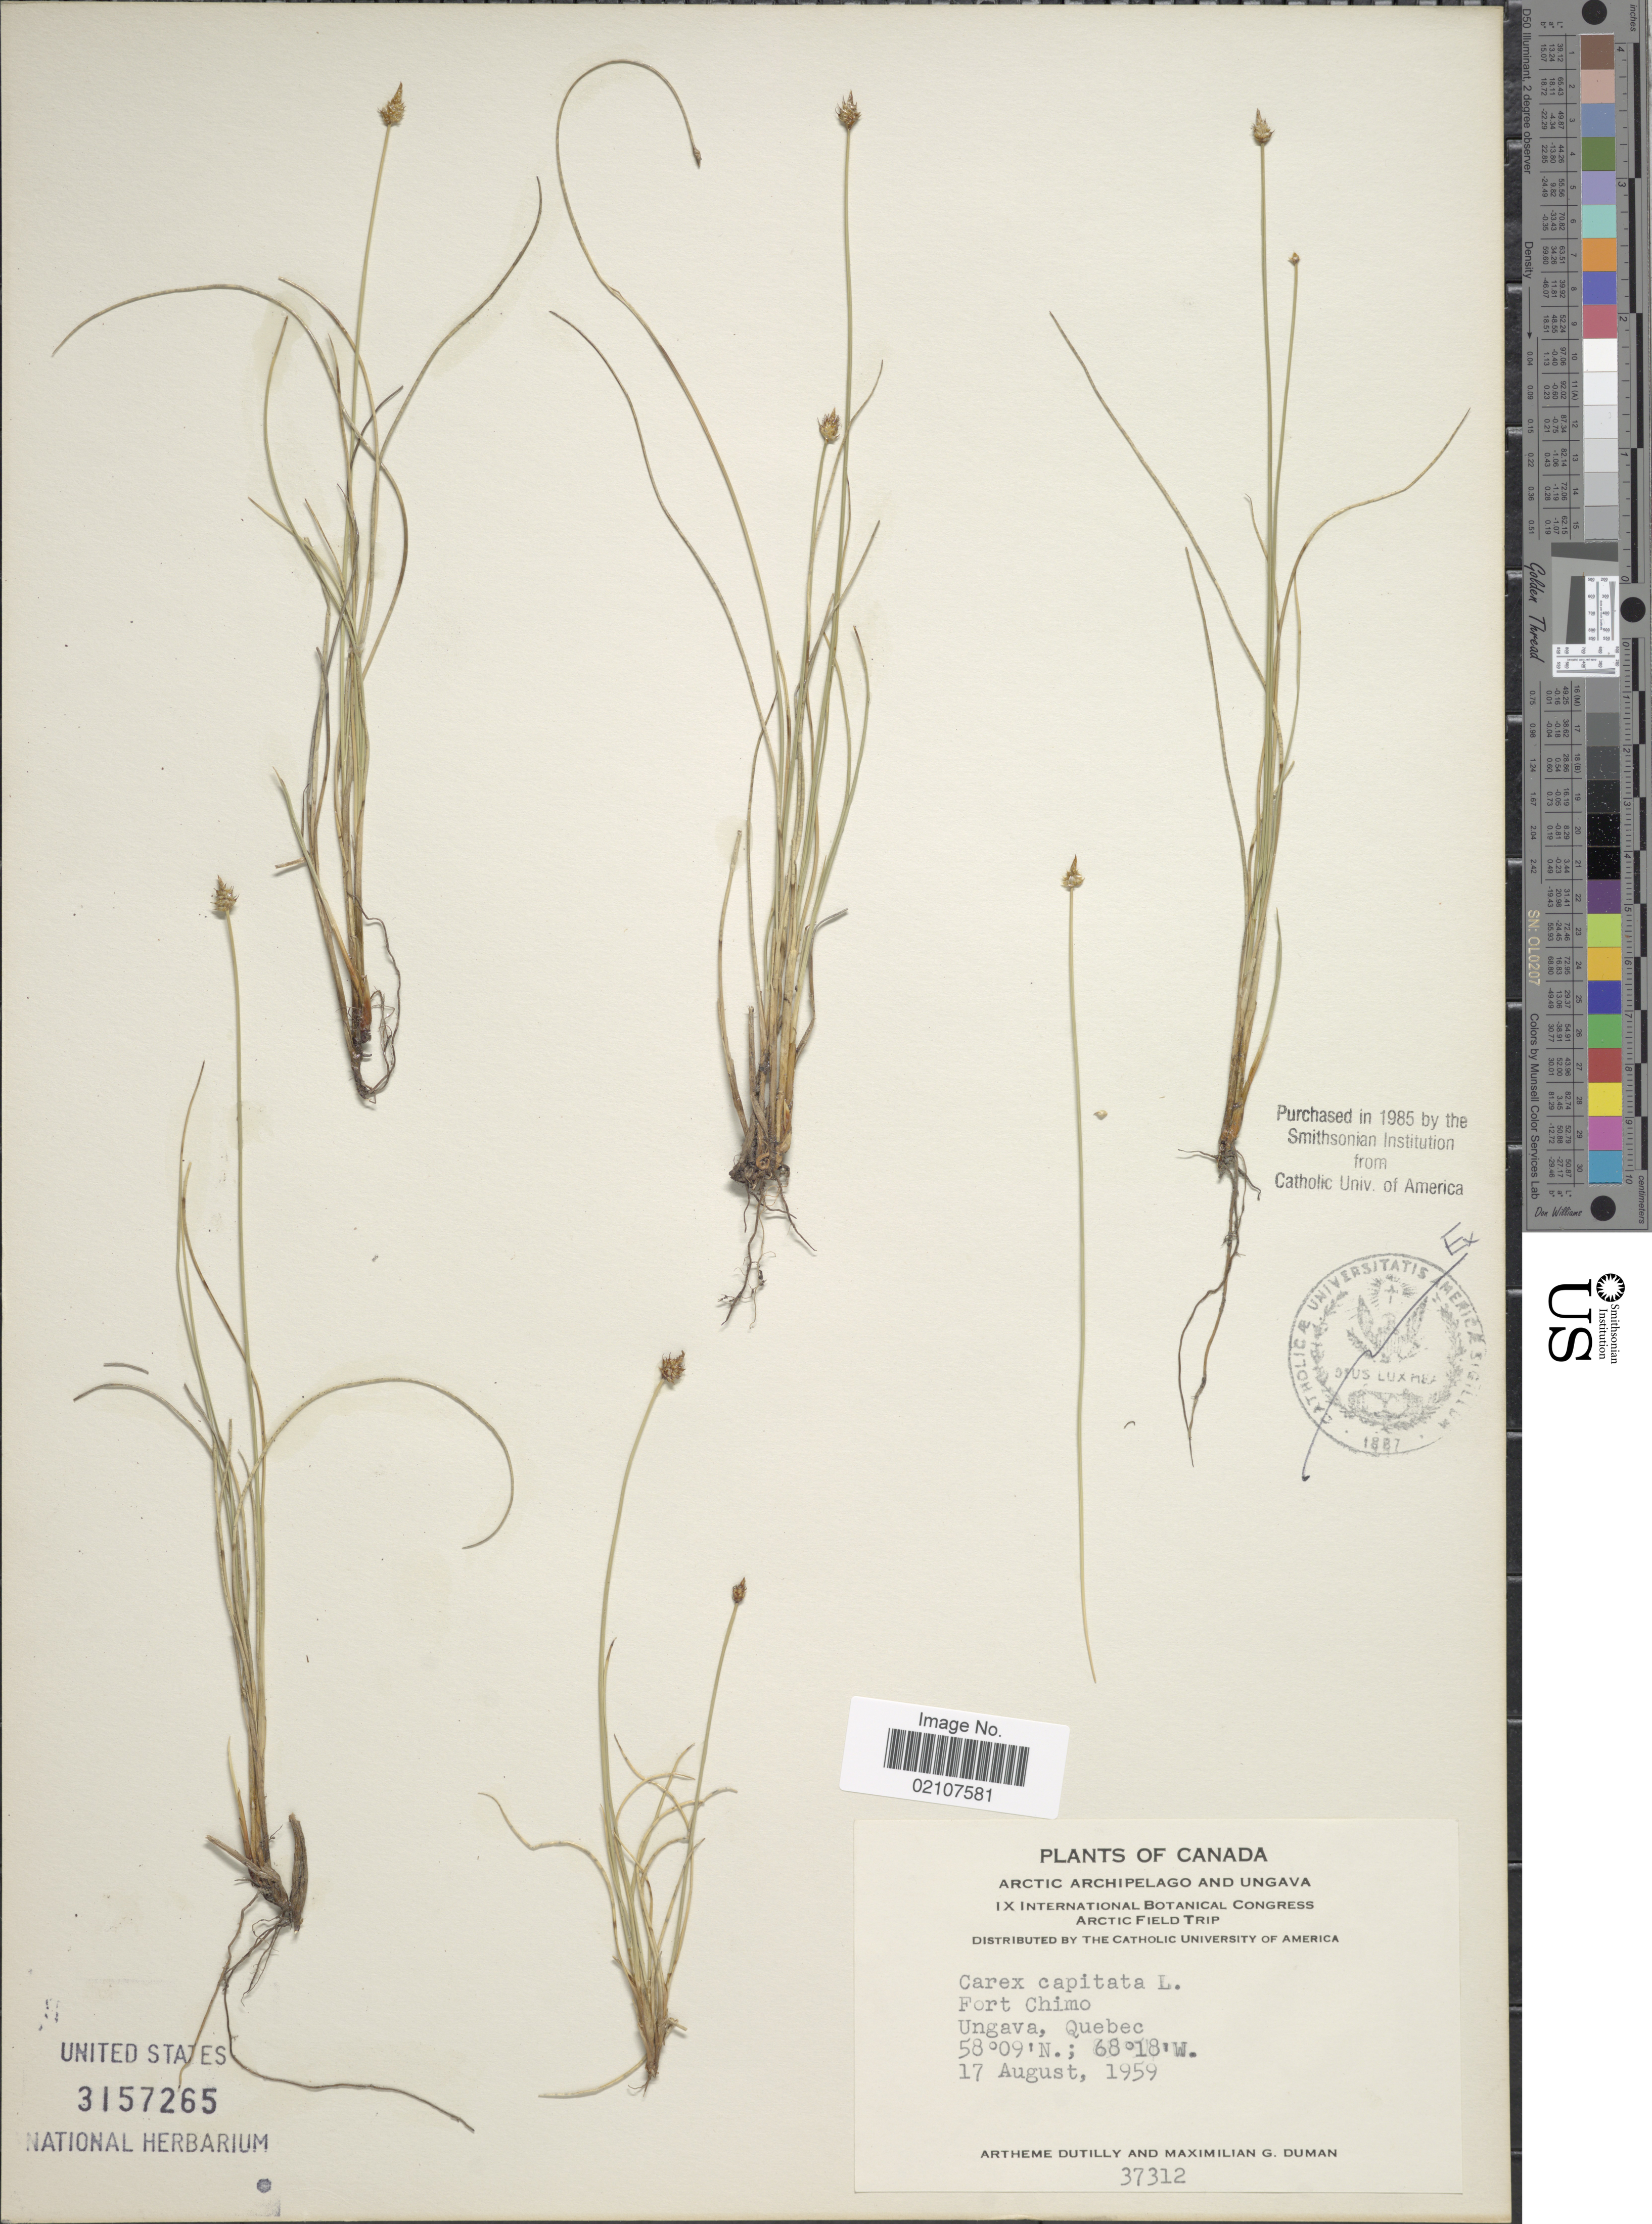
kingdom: Plantae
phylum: Tracheophyta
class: Liliopsida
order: Poales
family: Cyperaceae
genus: Carex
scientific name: Carex capitata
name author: L.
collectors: A. Dutilly & M. Duman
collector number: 37312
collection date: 1959-08-17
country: Canada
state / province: Quebec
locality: Canada. Ungava, Quebec. Ungava, Quebec.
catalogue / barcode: US 3157265